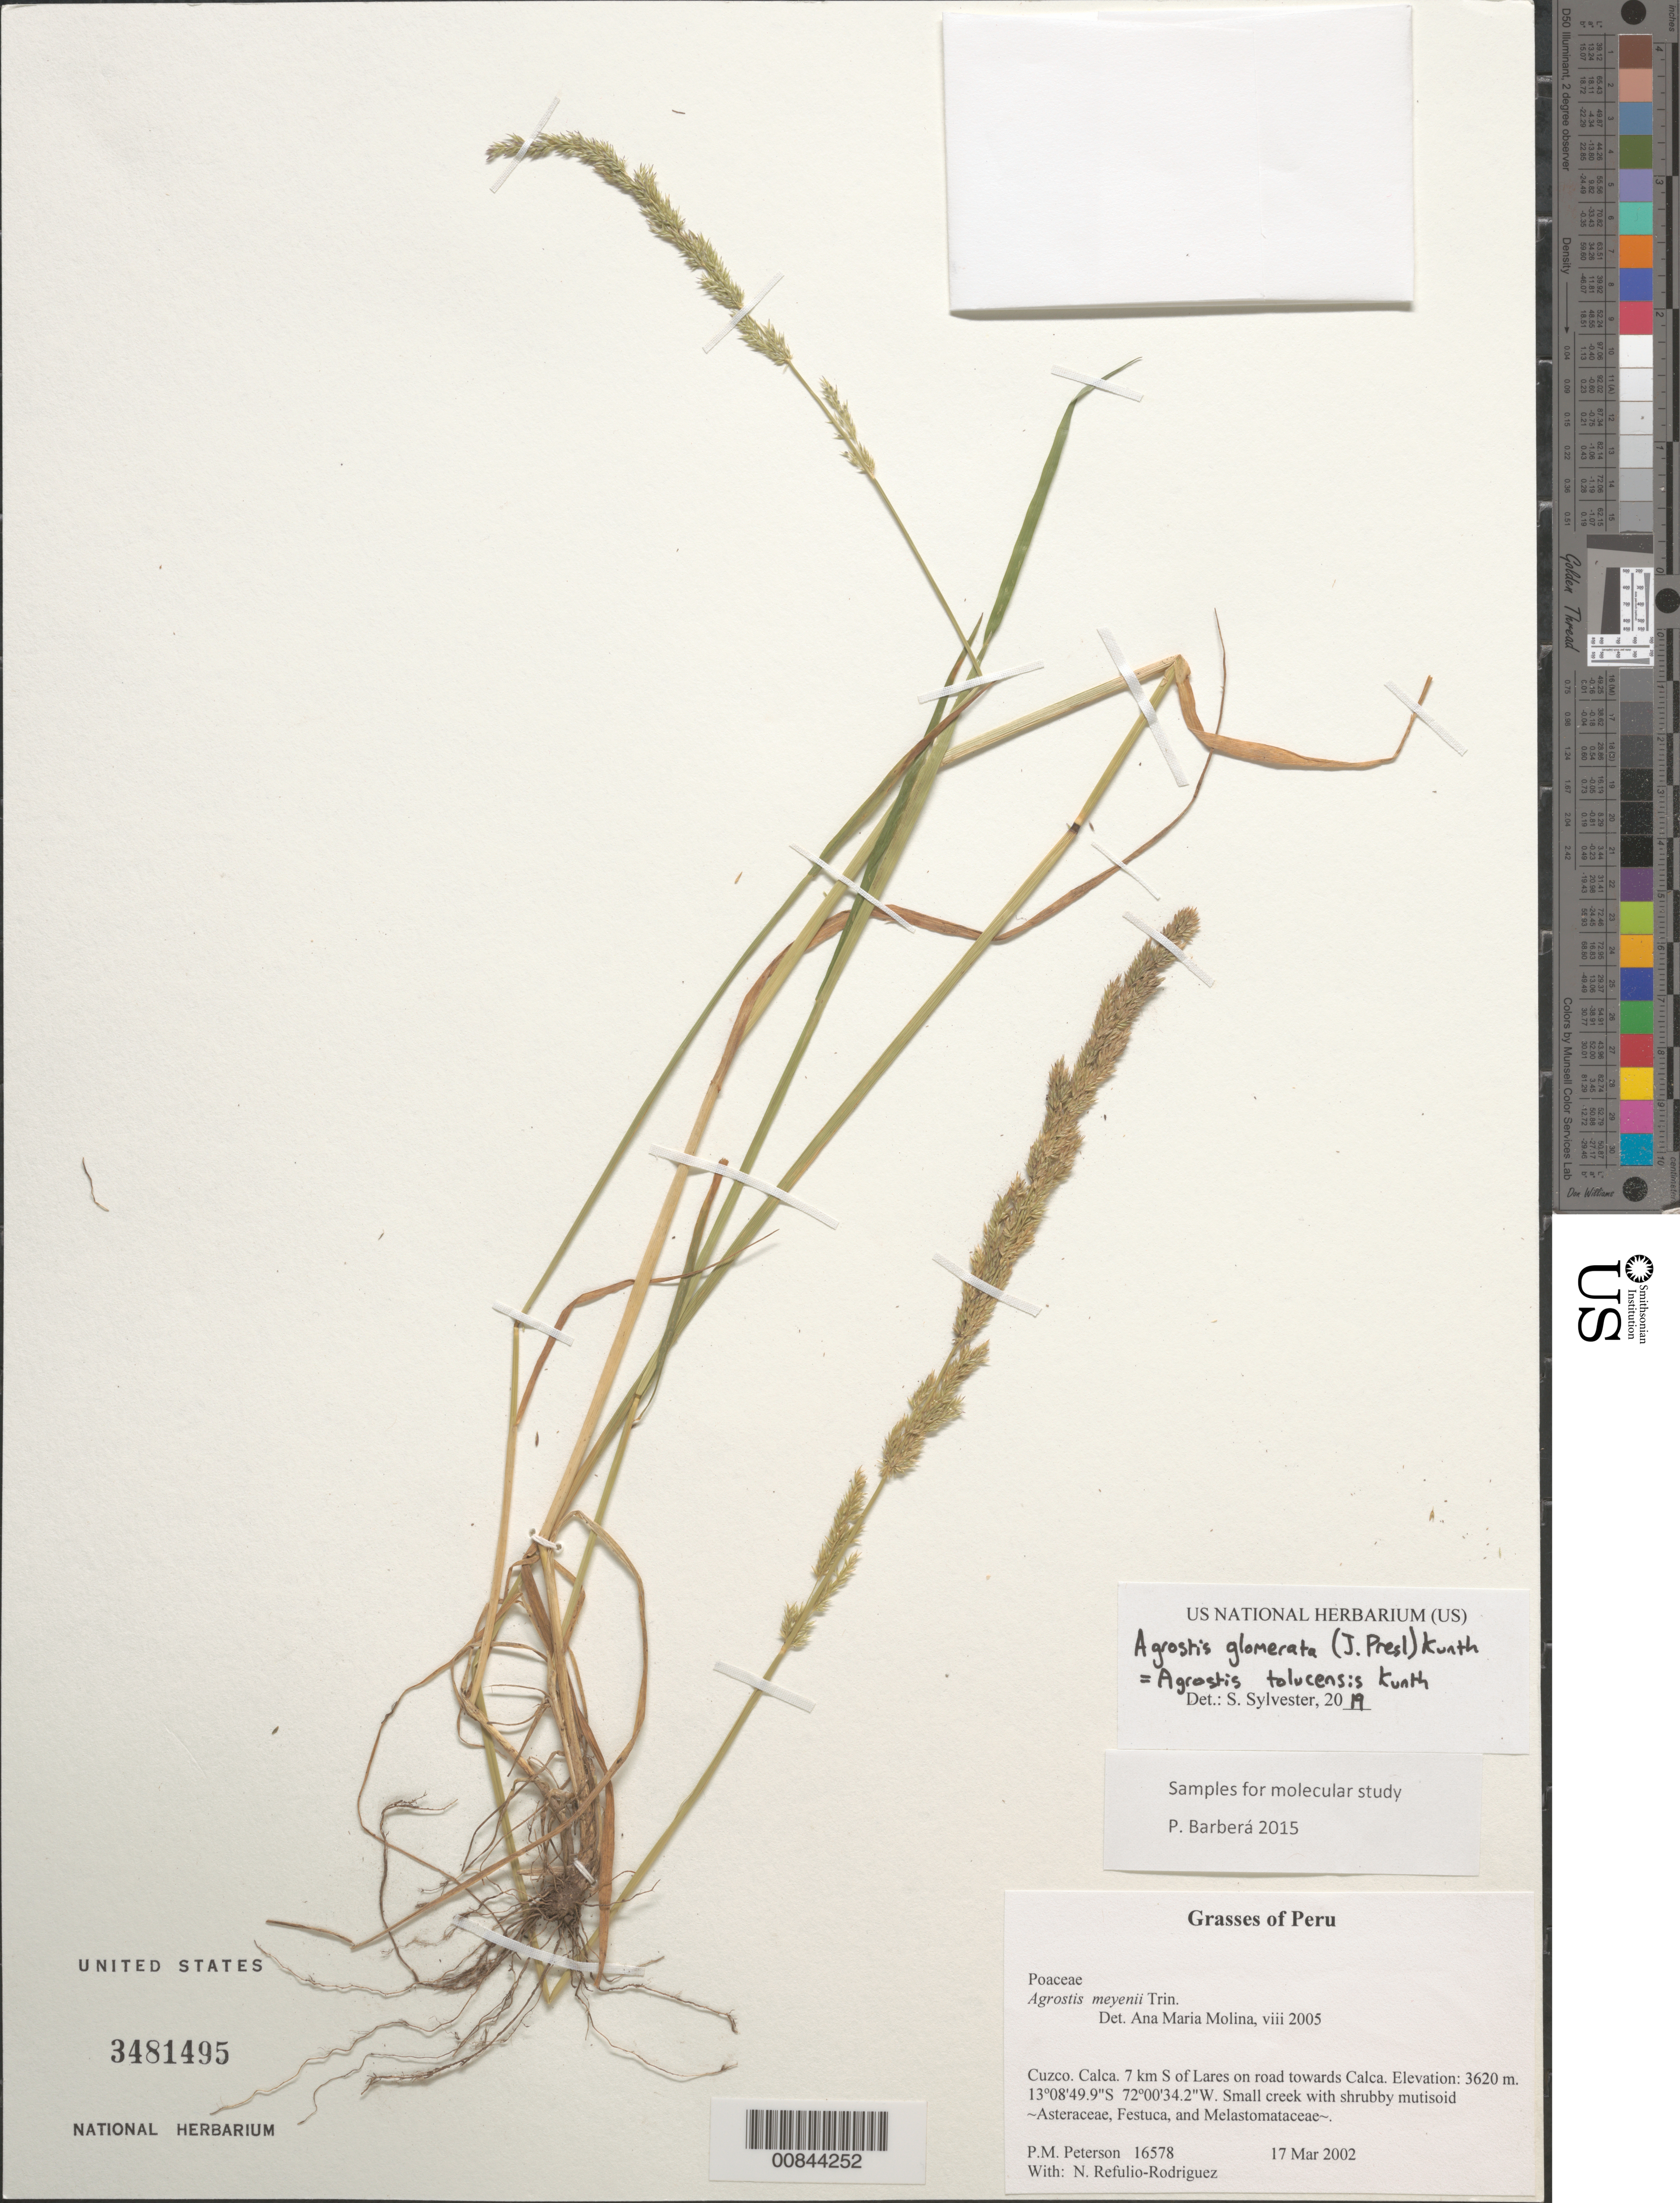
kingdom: Plantae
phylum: Tracheophyta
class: Liliopsida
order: Poales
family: Poaceae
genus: Agrostis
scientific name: Agrostis tolucensis Kunth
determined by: Sylvester, Steven P.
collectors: P. M. Peterson & N. Refulio-Rodríguez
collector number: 16578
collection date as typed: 17 Mar 2002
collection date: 2002-03-17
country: Peru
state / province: Cusco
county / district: Calca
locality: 7 km S of Lares on road towards Calca.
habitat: Small creek with shruby mutisoid ~Asteraceae, Festuca, and Melastomataceae~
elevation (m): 3620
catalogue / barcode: US 3481495